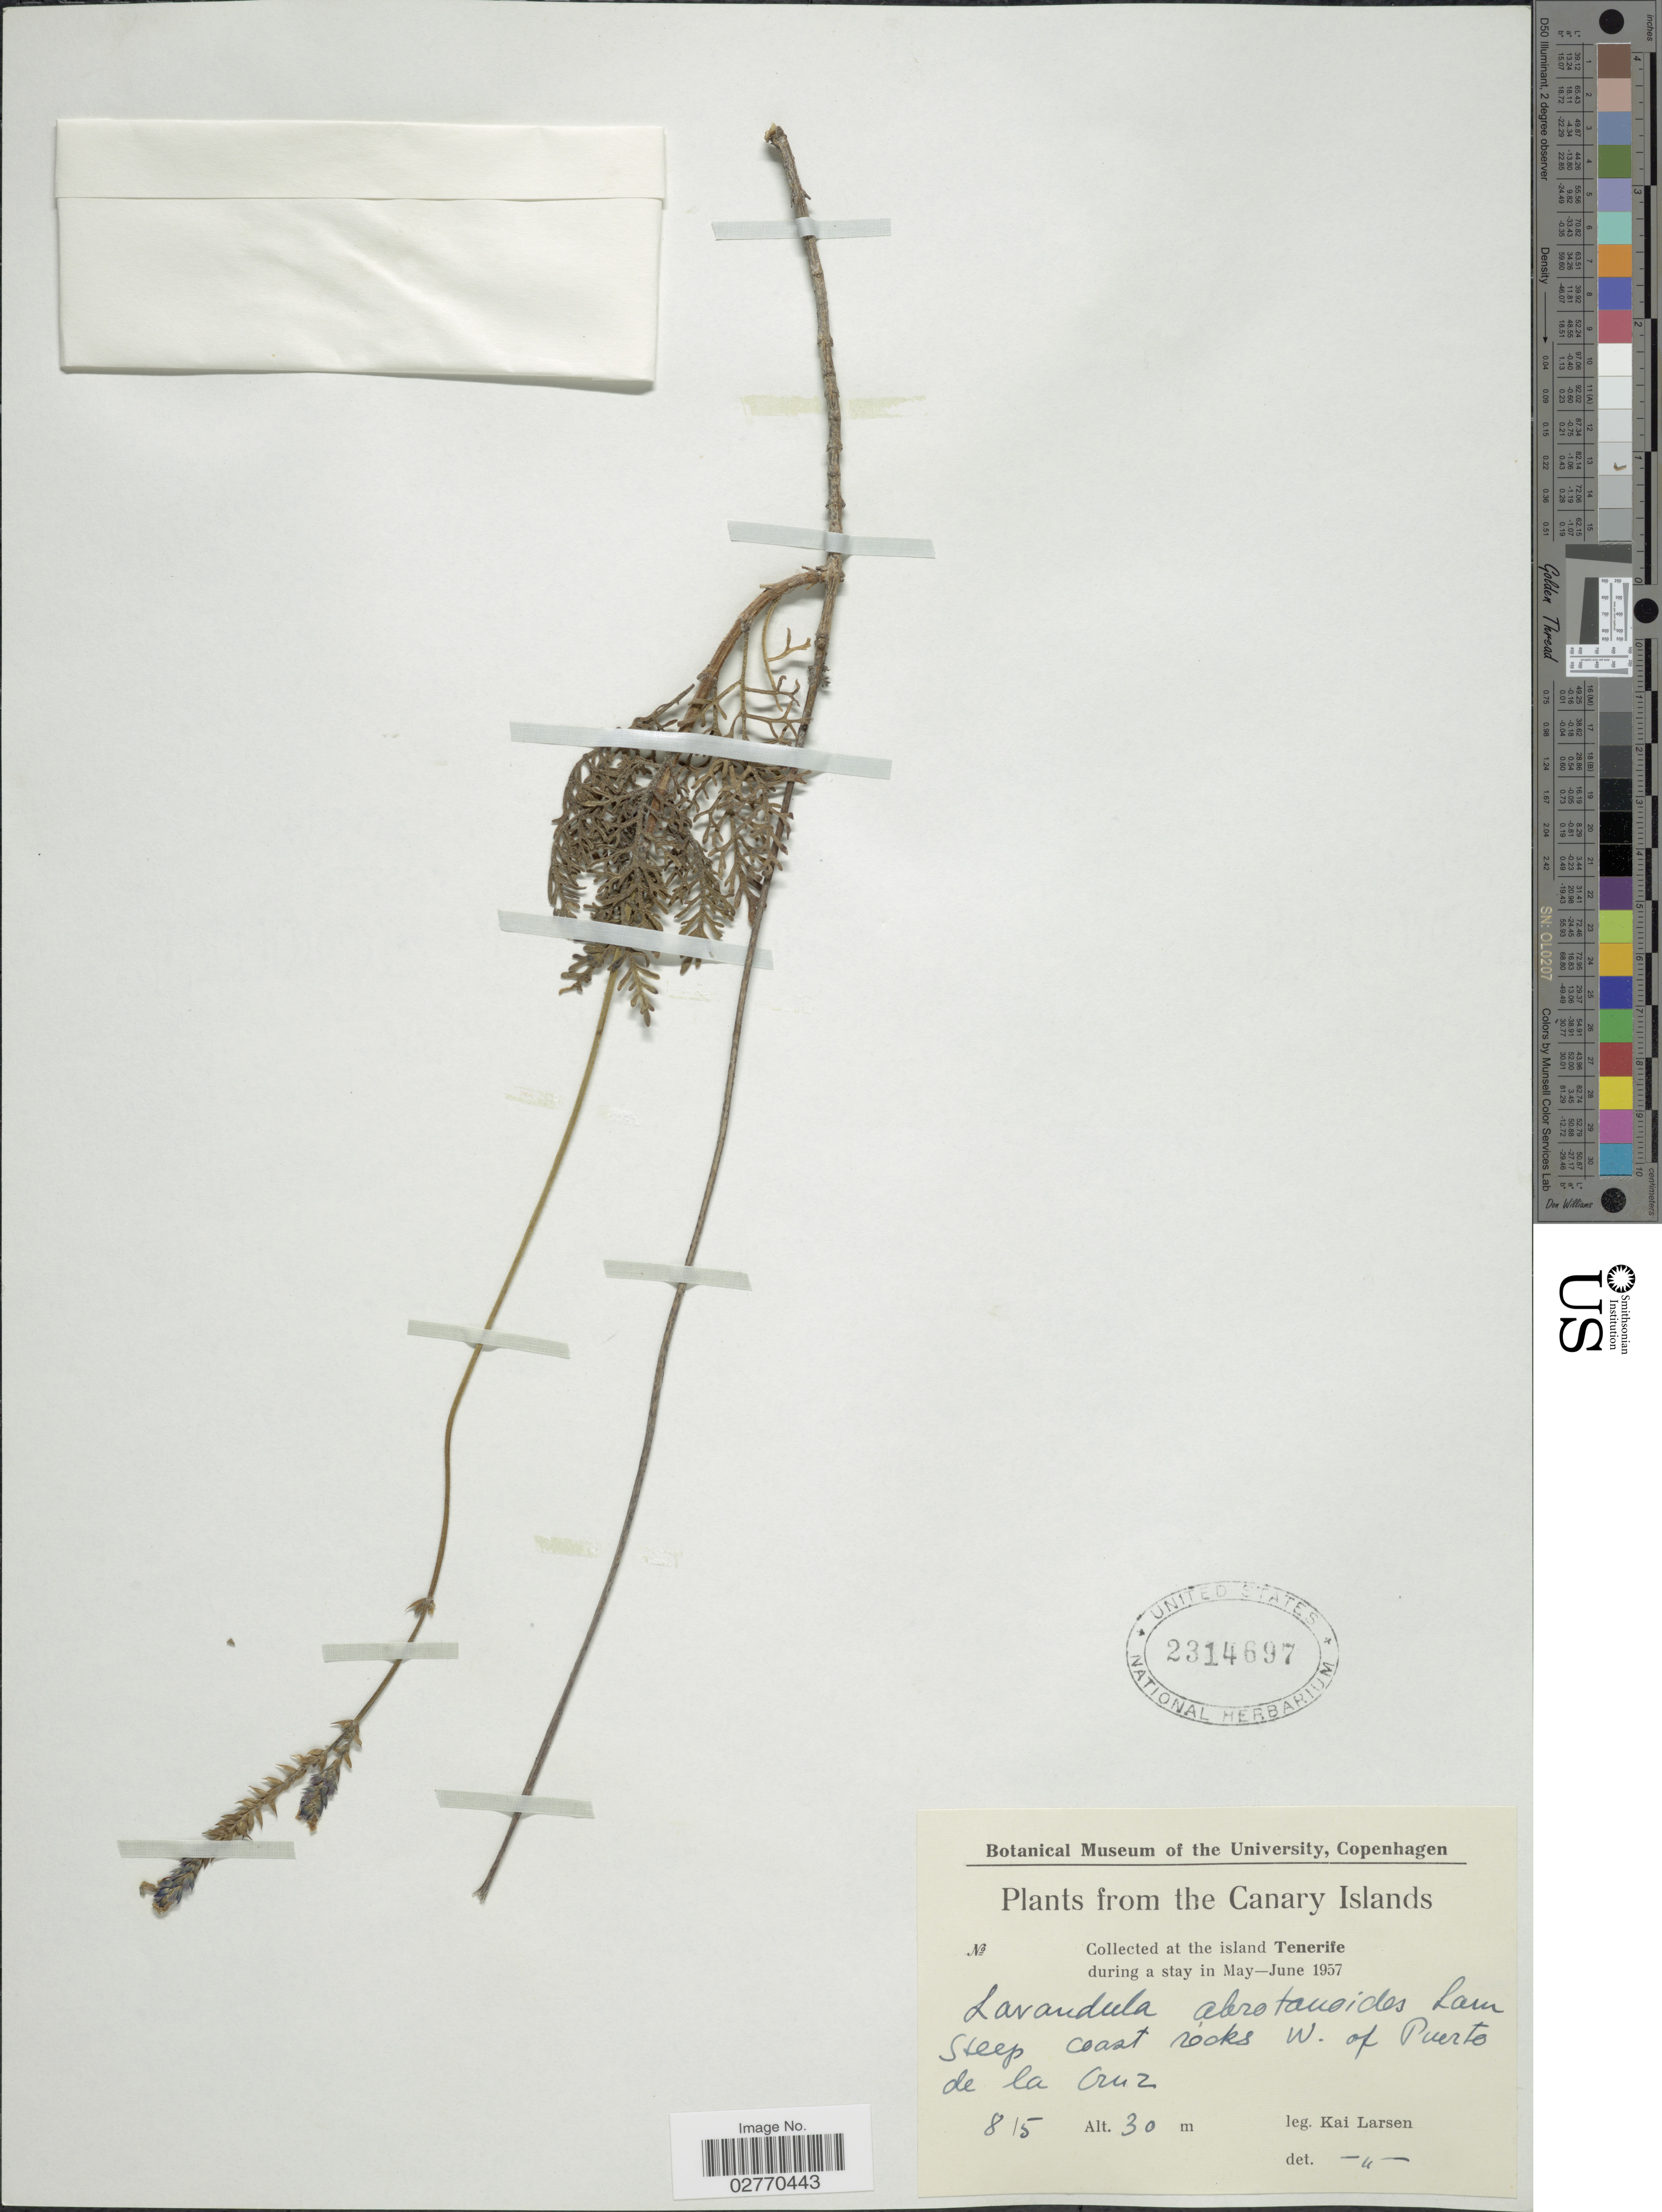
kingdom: Plantae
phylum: Tracheophyta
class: Magnoliopsida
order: Lamiales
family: Lamiaceae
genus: Lavandula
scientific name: Lavandula canariensis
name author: (L.) Mill.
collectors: K. Larsen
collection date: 1957-05-08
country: Spain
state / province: Canarias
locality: Canary Islands, island Tenerife, W. of Puerto de la Cruz.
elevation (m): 30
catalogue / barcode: US 2314697